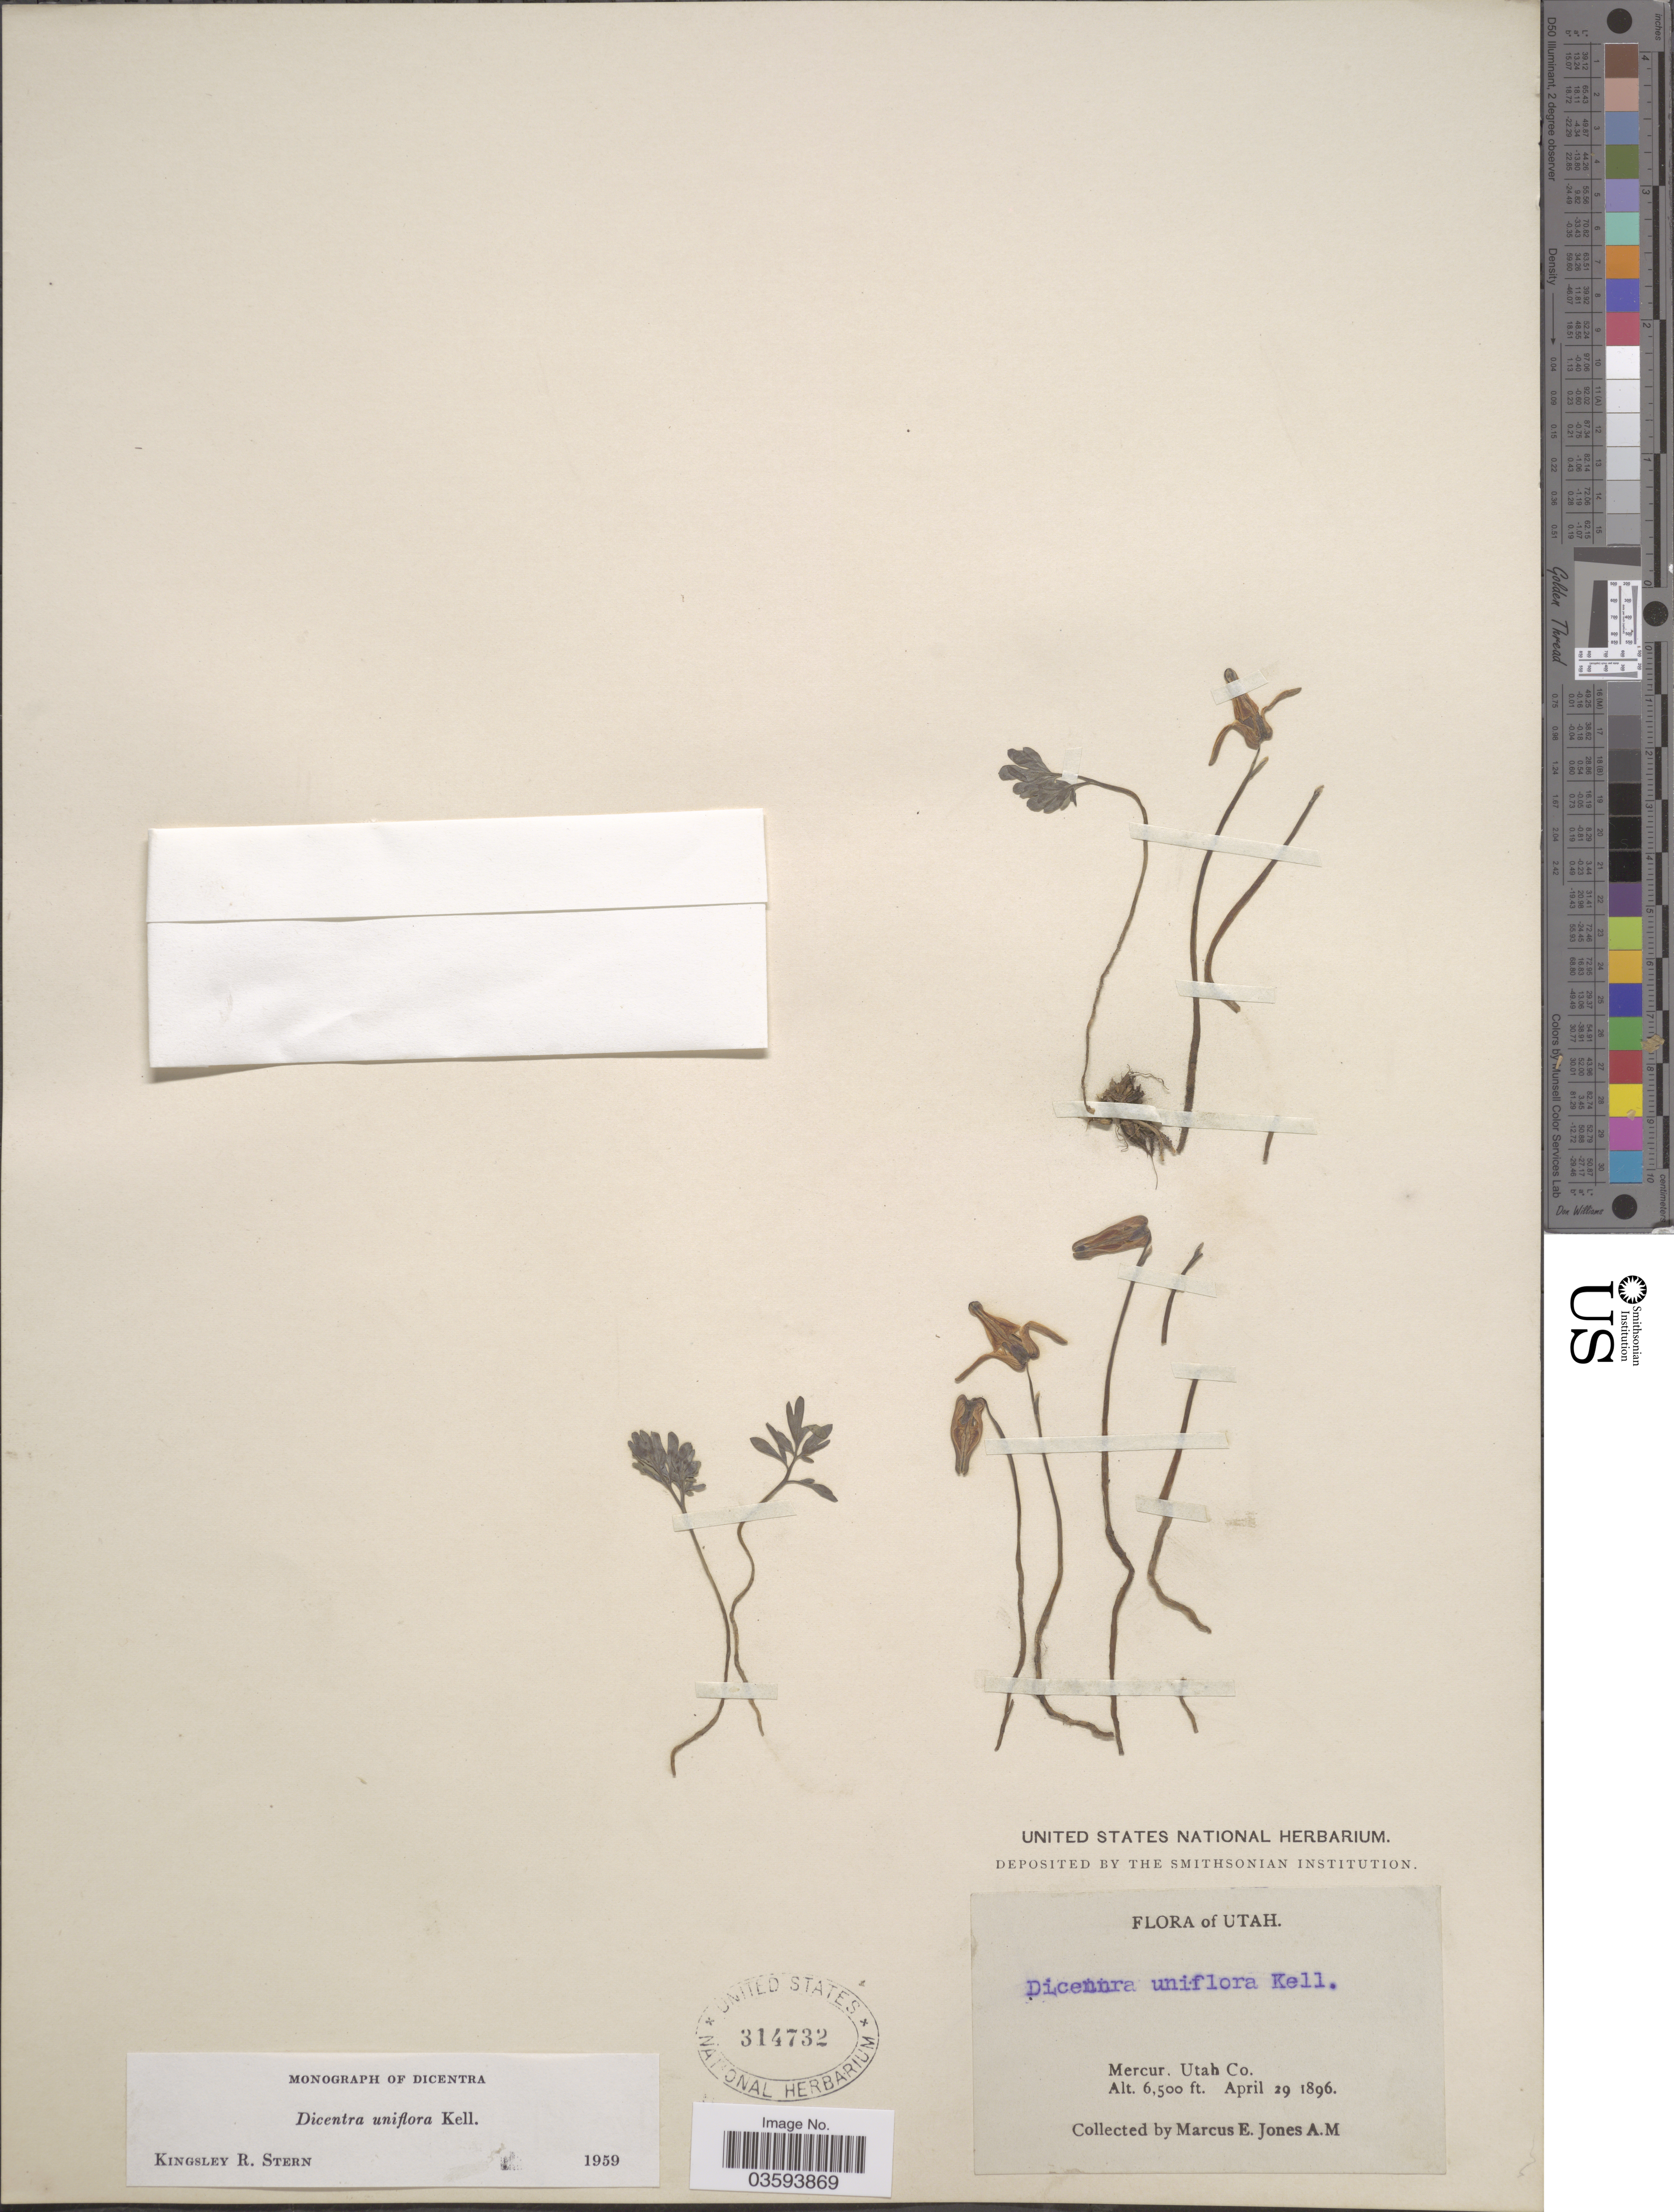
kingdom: Plantae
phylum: Tracheophyta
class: Magnoliopsida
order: Ranunculales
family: Papaveraceae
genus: Dicentra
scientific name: Dicentra uniflora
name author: Kellogg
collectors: M. E. Jones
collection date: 1896-04-29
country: United States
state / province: Utah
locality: Mercur, Utah Co.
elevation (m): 1981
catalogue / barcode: US 314732